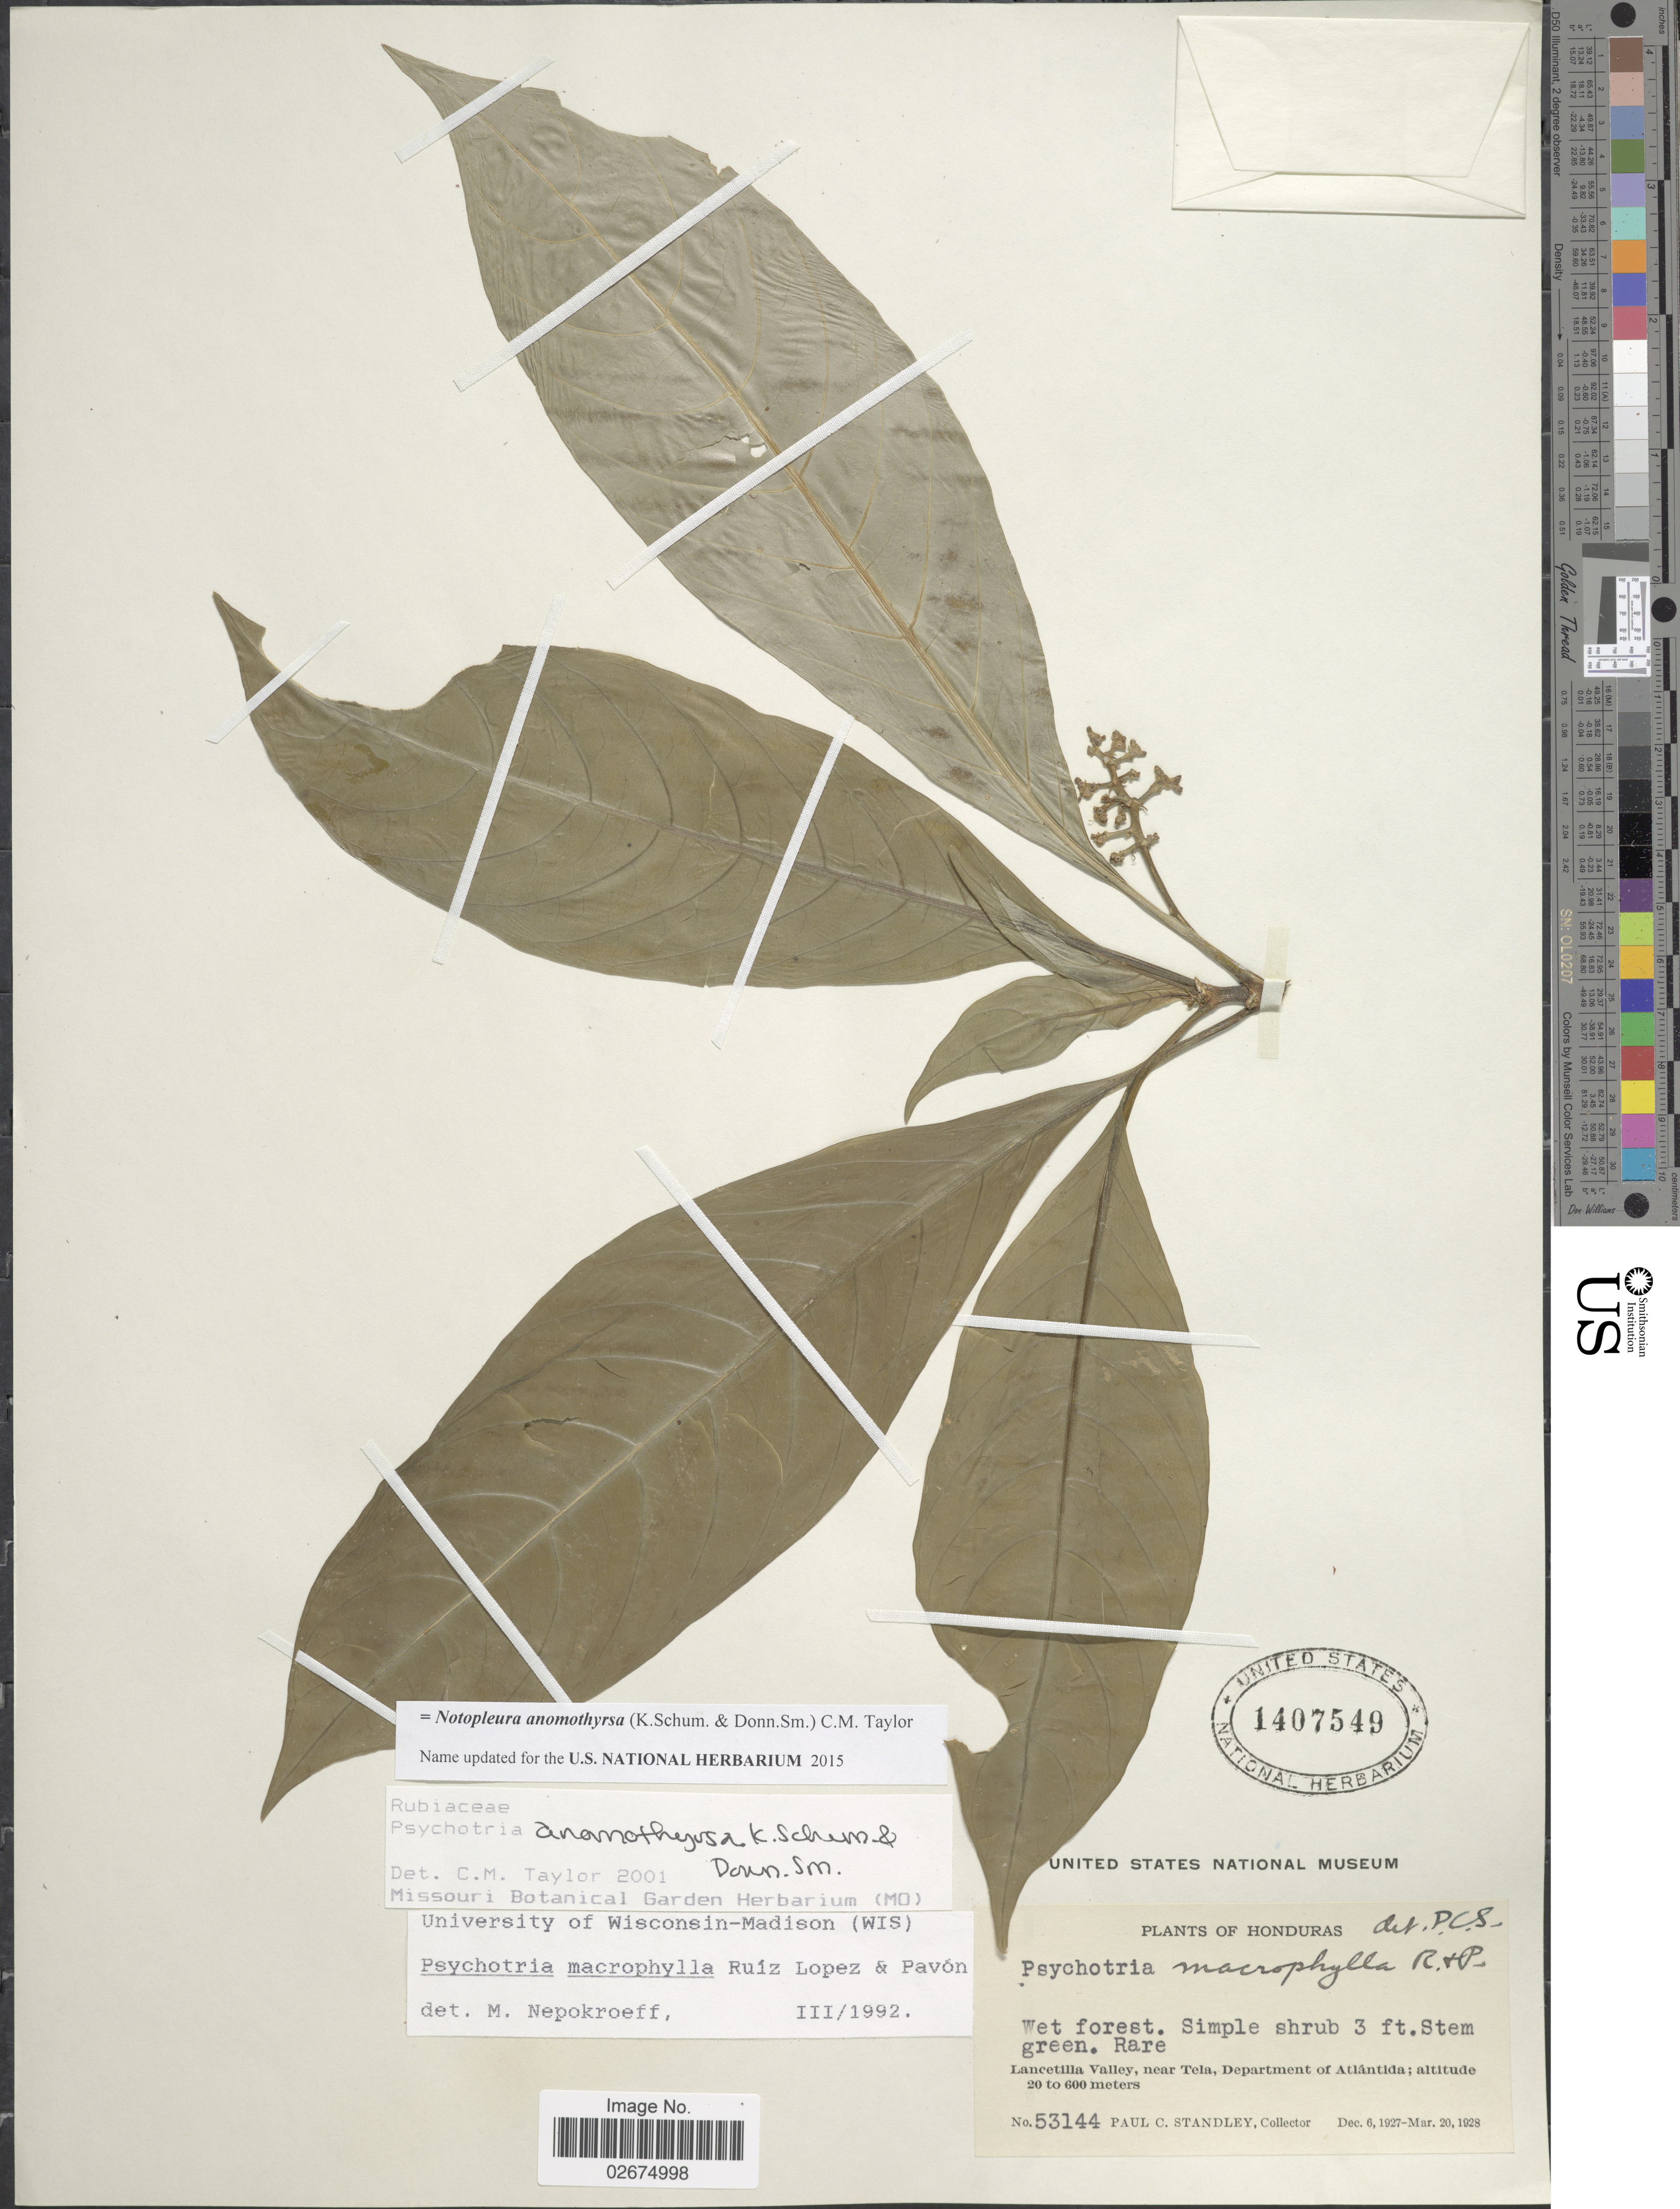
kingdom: Plantae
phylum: Tracheophyta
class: Magnoliopsida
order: Gentianales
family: Rubiaceae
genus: Notopleura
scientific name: Notopleura anomothyrsa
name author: (K. Schum. & Donn. Sm.) C.M. Taylor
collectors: P. C. Standley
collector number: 53144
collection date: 1927-12-06/1928-03-20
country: Honduras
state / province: Atlántida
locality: Lancetilla Valley, near Tela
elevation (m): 20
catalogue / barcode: US 1407549